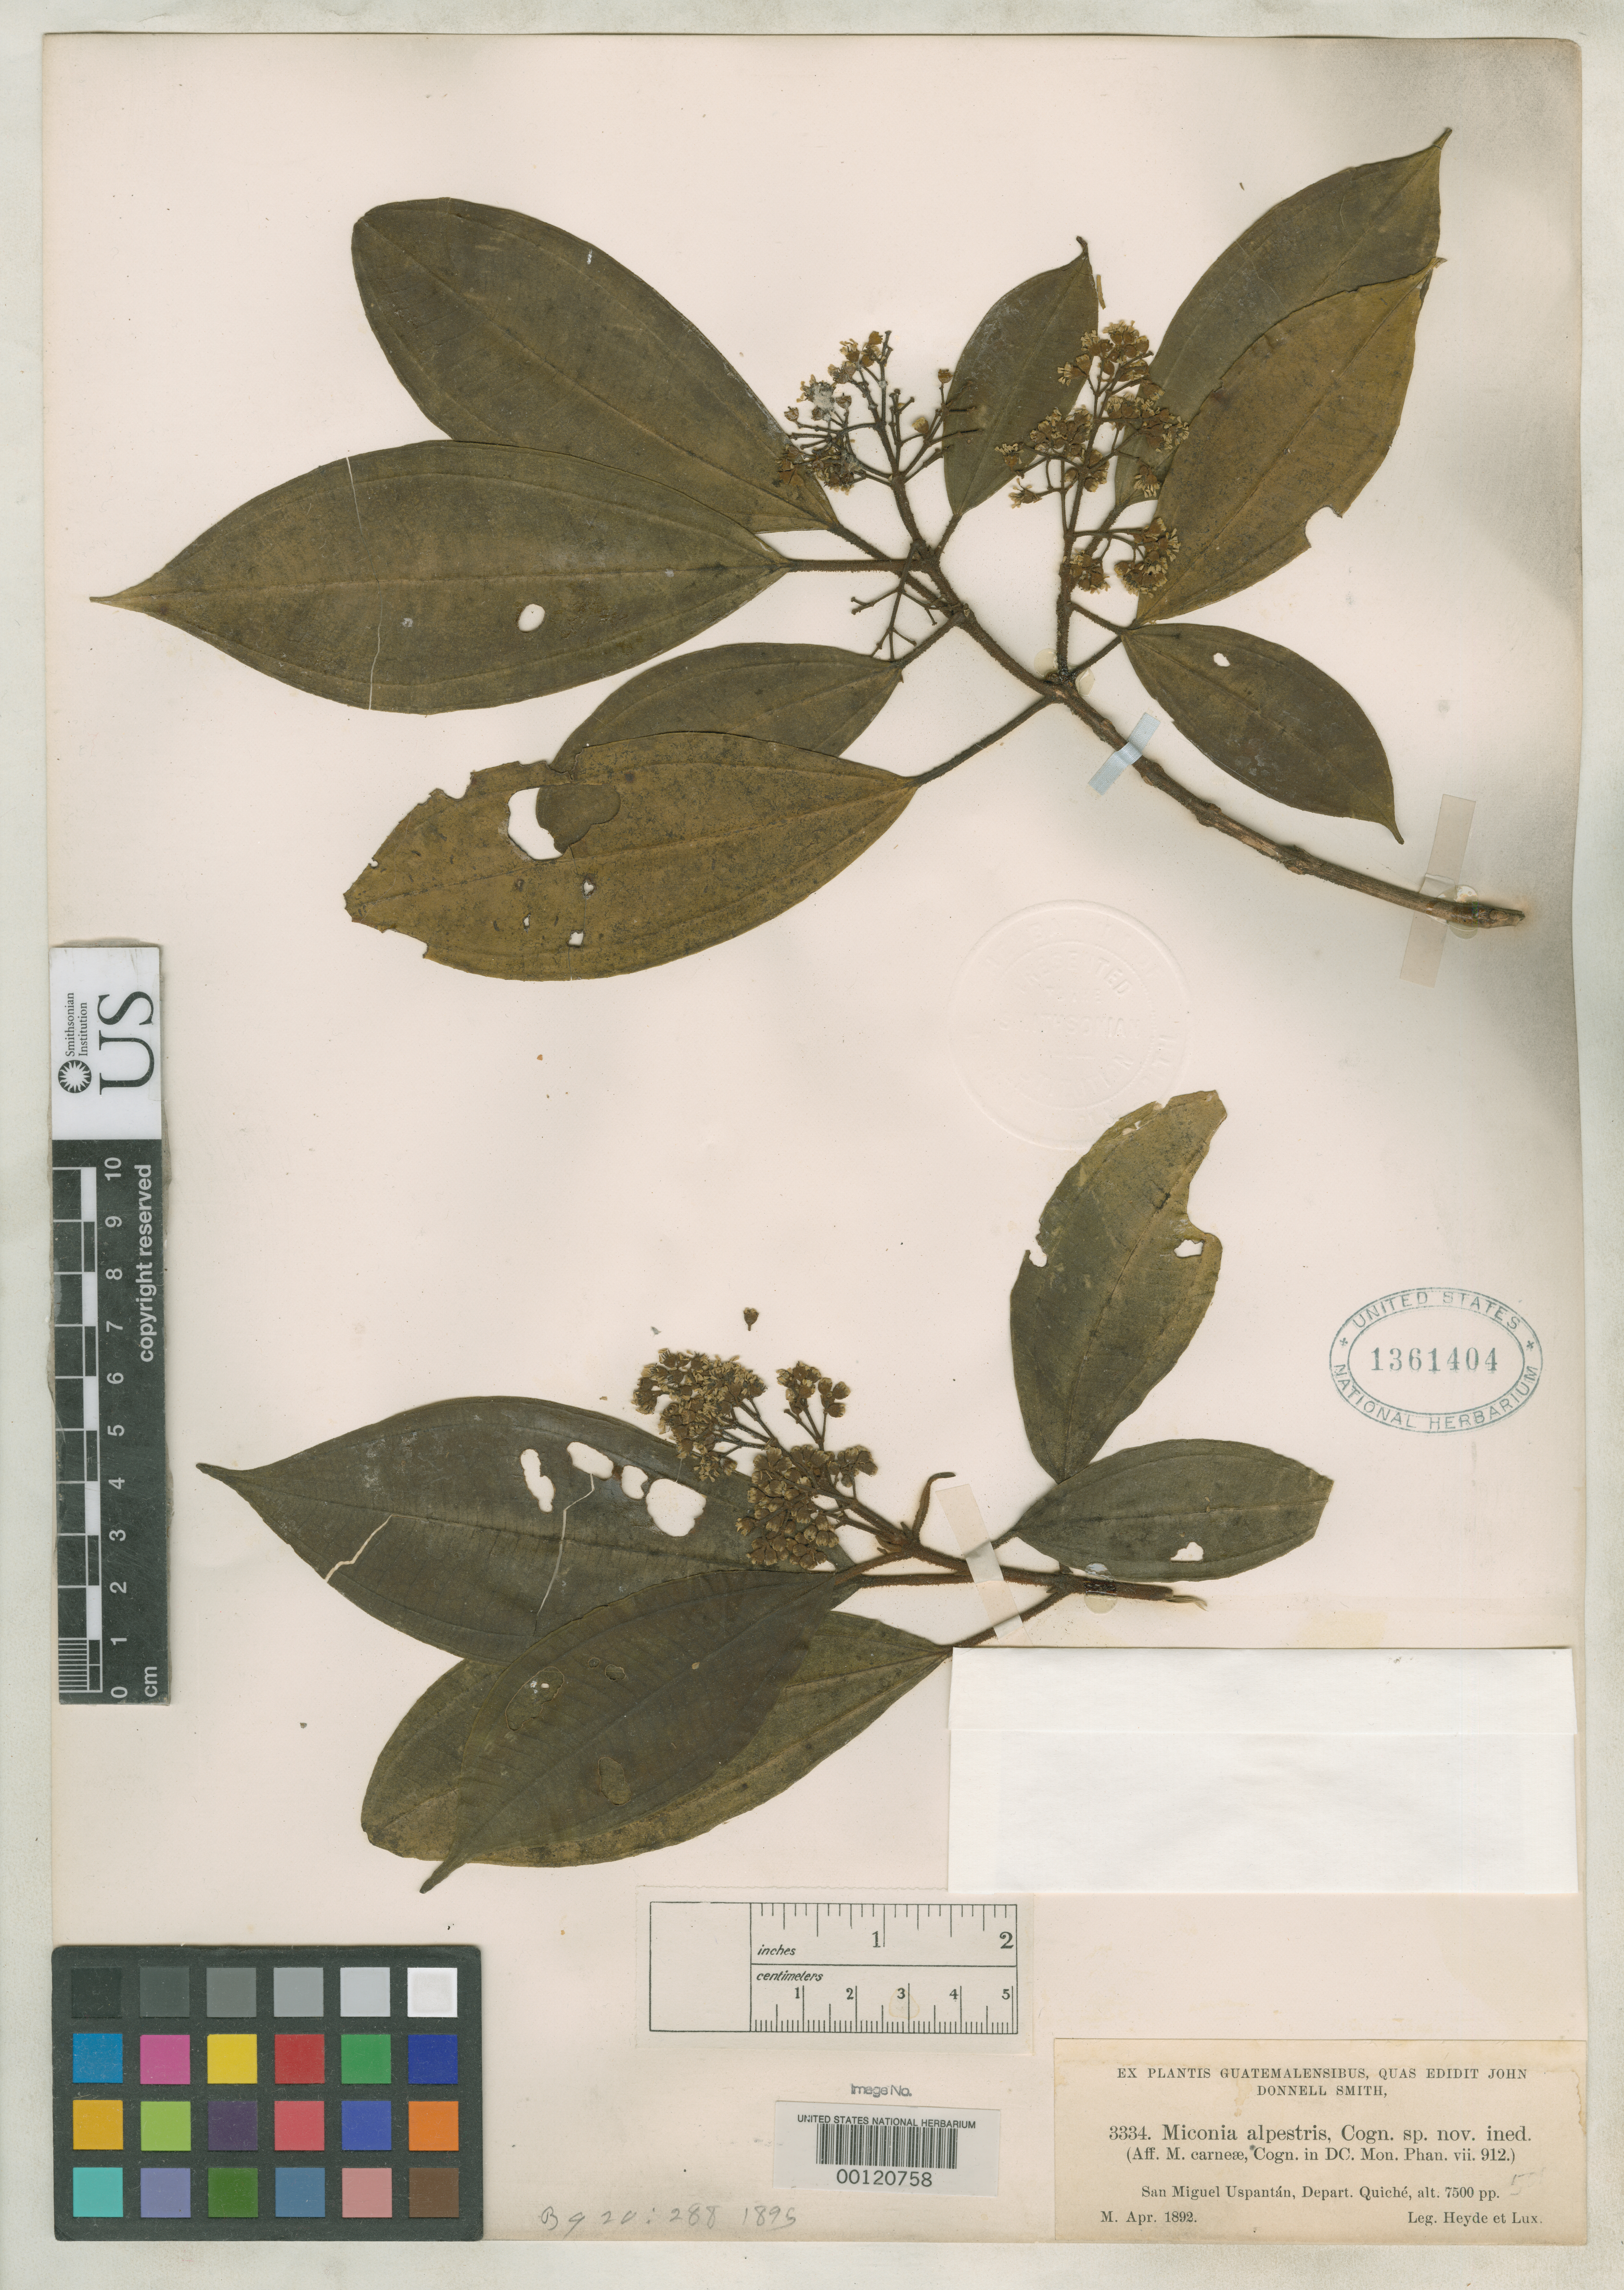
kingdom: Plantae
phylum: Tracheophyta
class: Magnoliopsida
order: Myrtales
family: Melastomataceae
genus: Miconia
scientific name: Miconia alpestris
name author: Cogn. ex Donn. Sm.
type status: Holotype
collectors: E. T. Heyde & E. Lux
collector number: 3334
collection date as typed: Apr 1892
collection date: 1892-04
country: Guatemala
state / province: El Quiché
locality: San Miguel Uspantán, Depart. Quiché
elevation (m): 2286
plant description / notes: No herbarium cited in protologue; this specimen ex John Donnell Smith herbarium is presumably the holotype of the name as validated by Donn. Sm.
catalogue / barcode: US 1361404